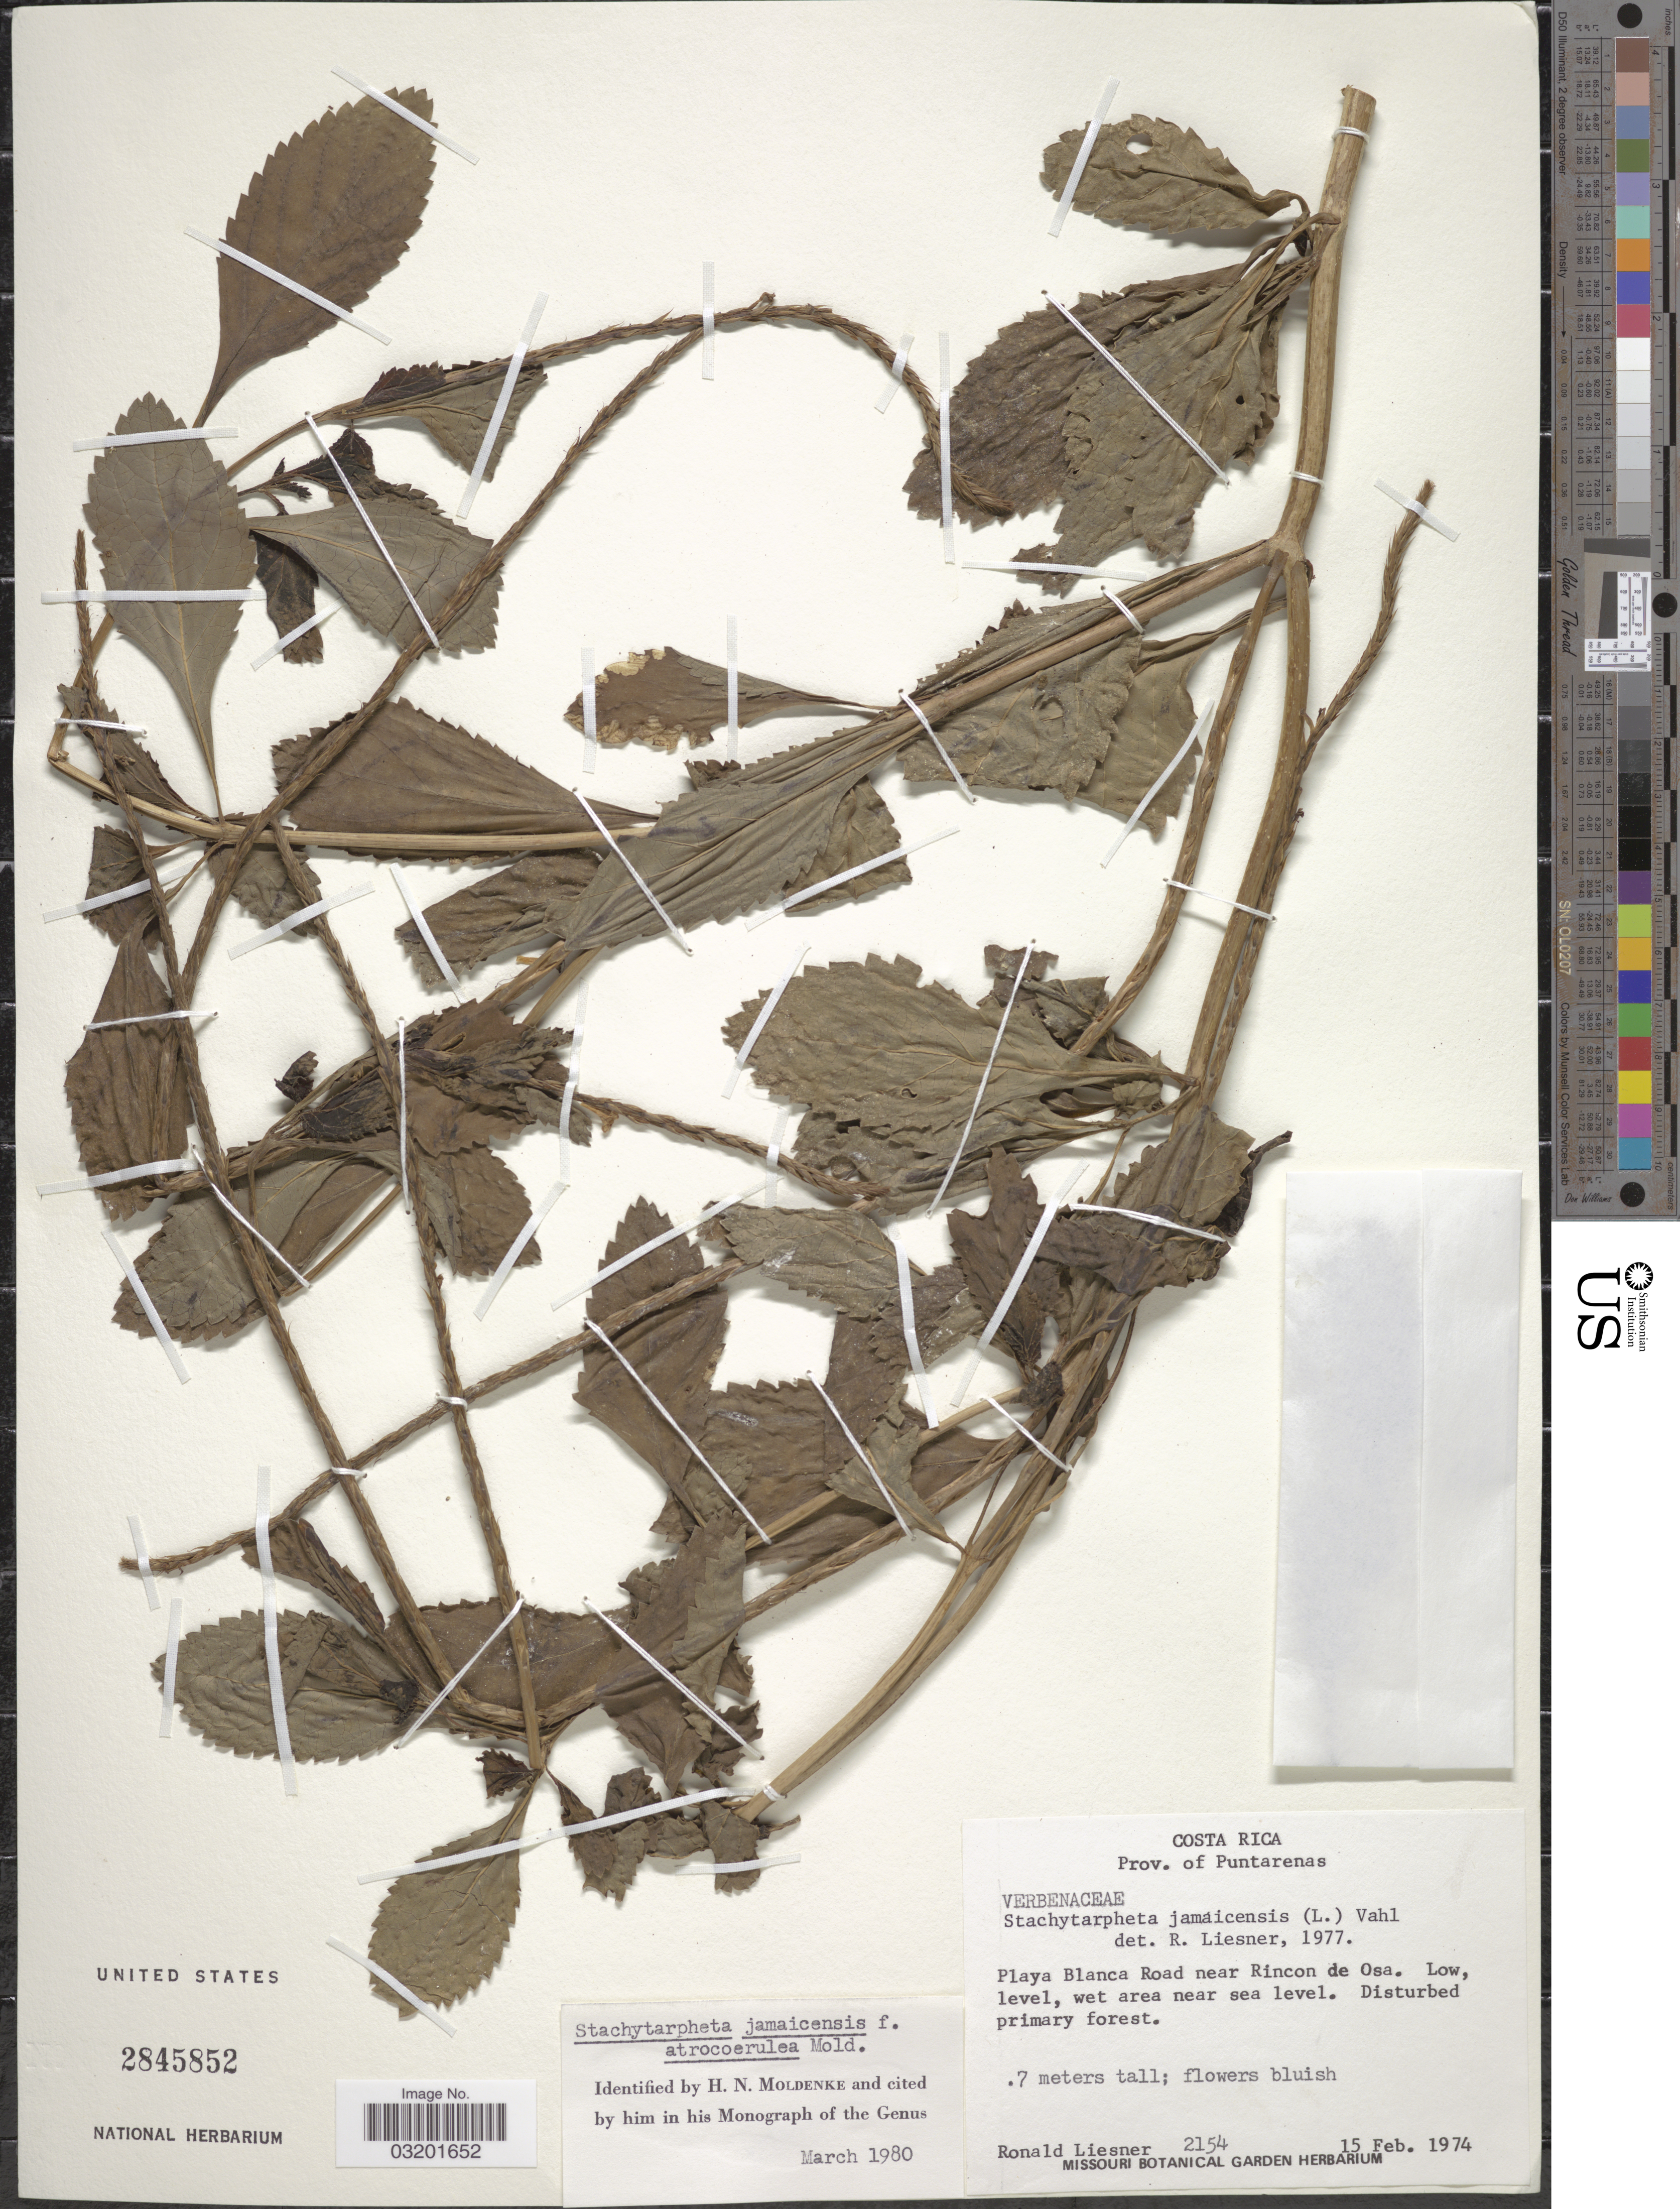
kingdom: Plantae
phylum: Tracheophyta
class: Magnoliopsida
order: Lamiales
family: Verbenaceae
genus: Stachytarpheta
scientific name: Stachytarpheta jamaicensis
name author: (L.) Vahl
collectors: R. L. Liesner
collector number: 2154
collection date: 1974-02-15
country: Costa Rica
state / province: Puntarenas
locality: Playa Blanca Road near Rincon de Osa.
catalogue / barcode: US 2845852